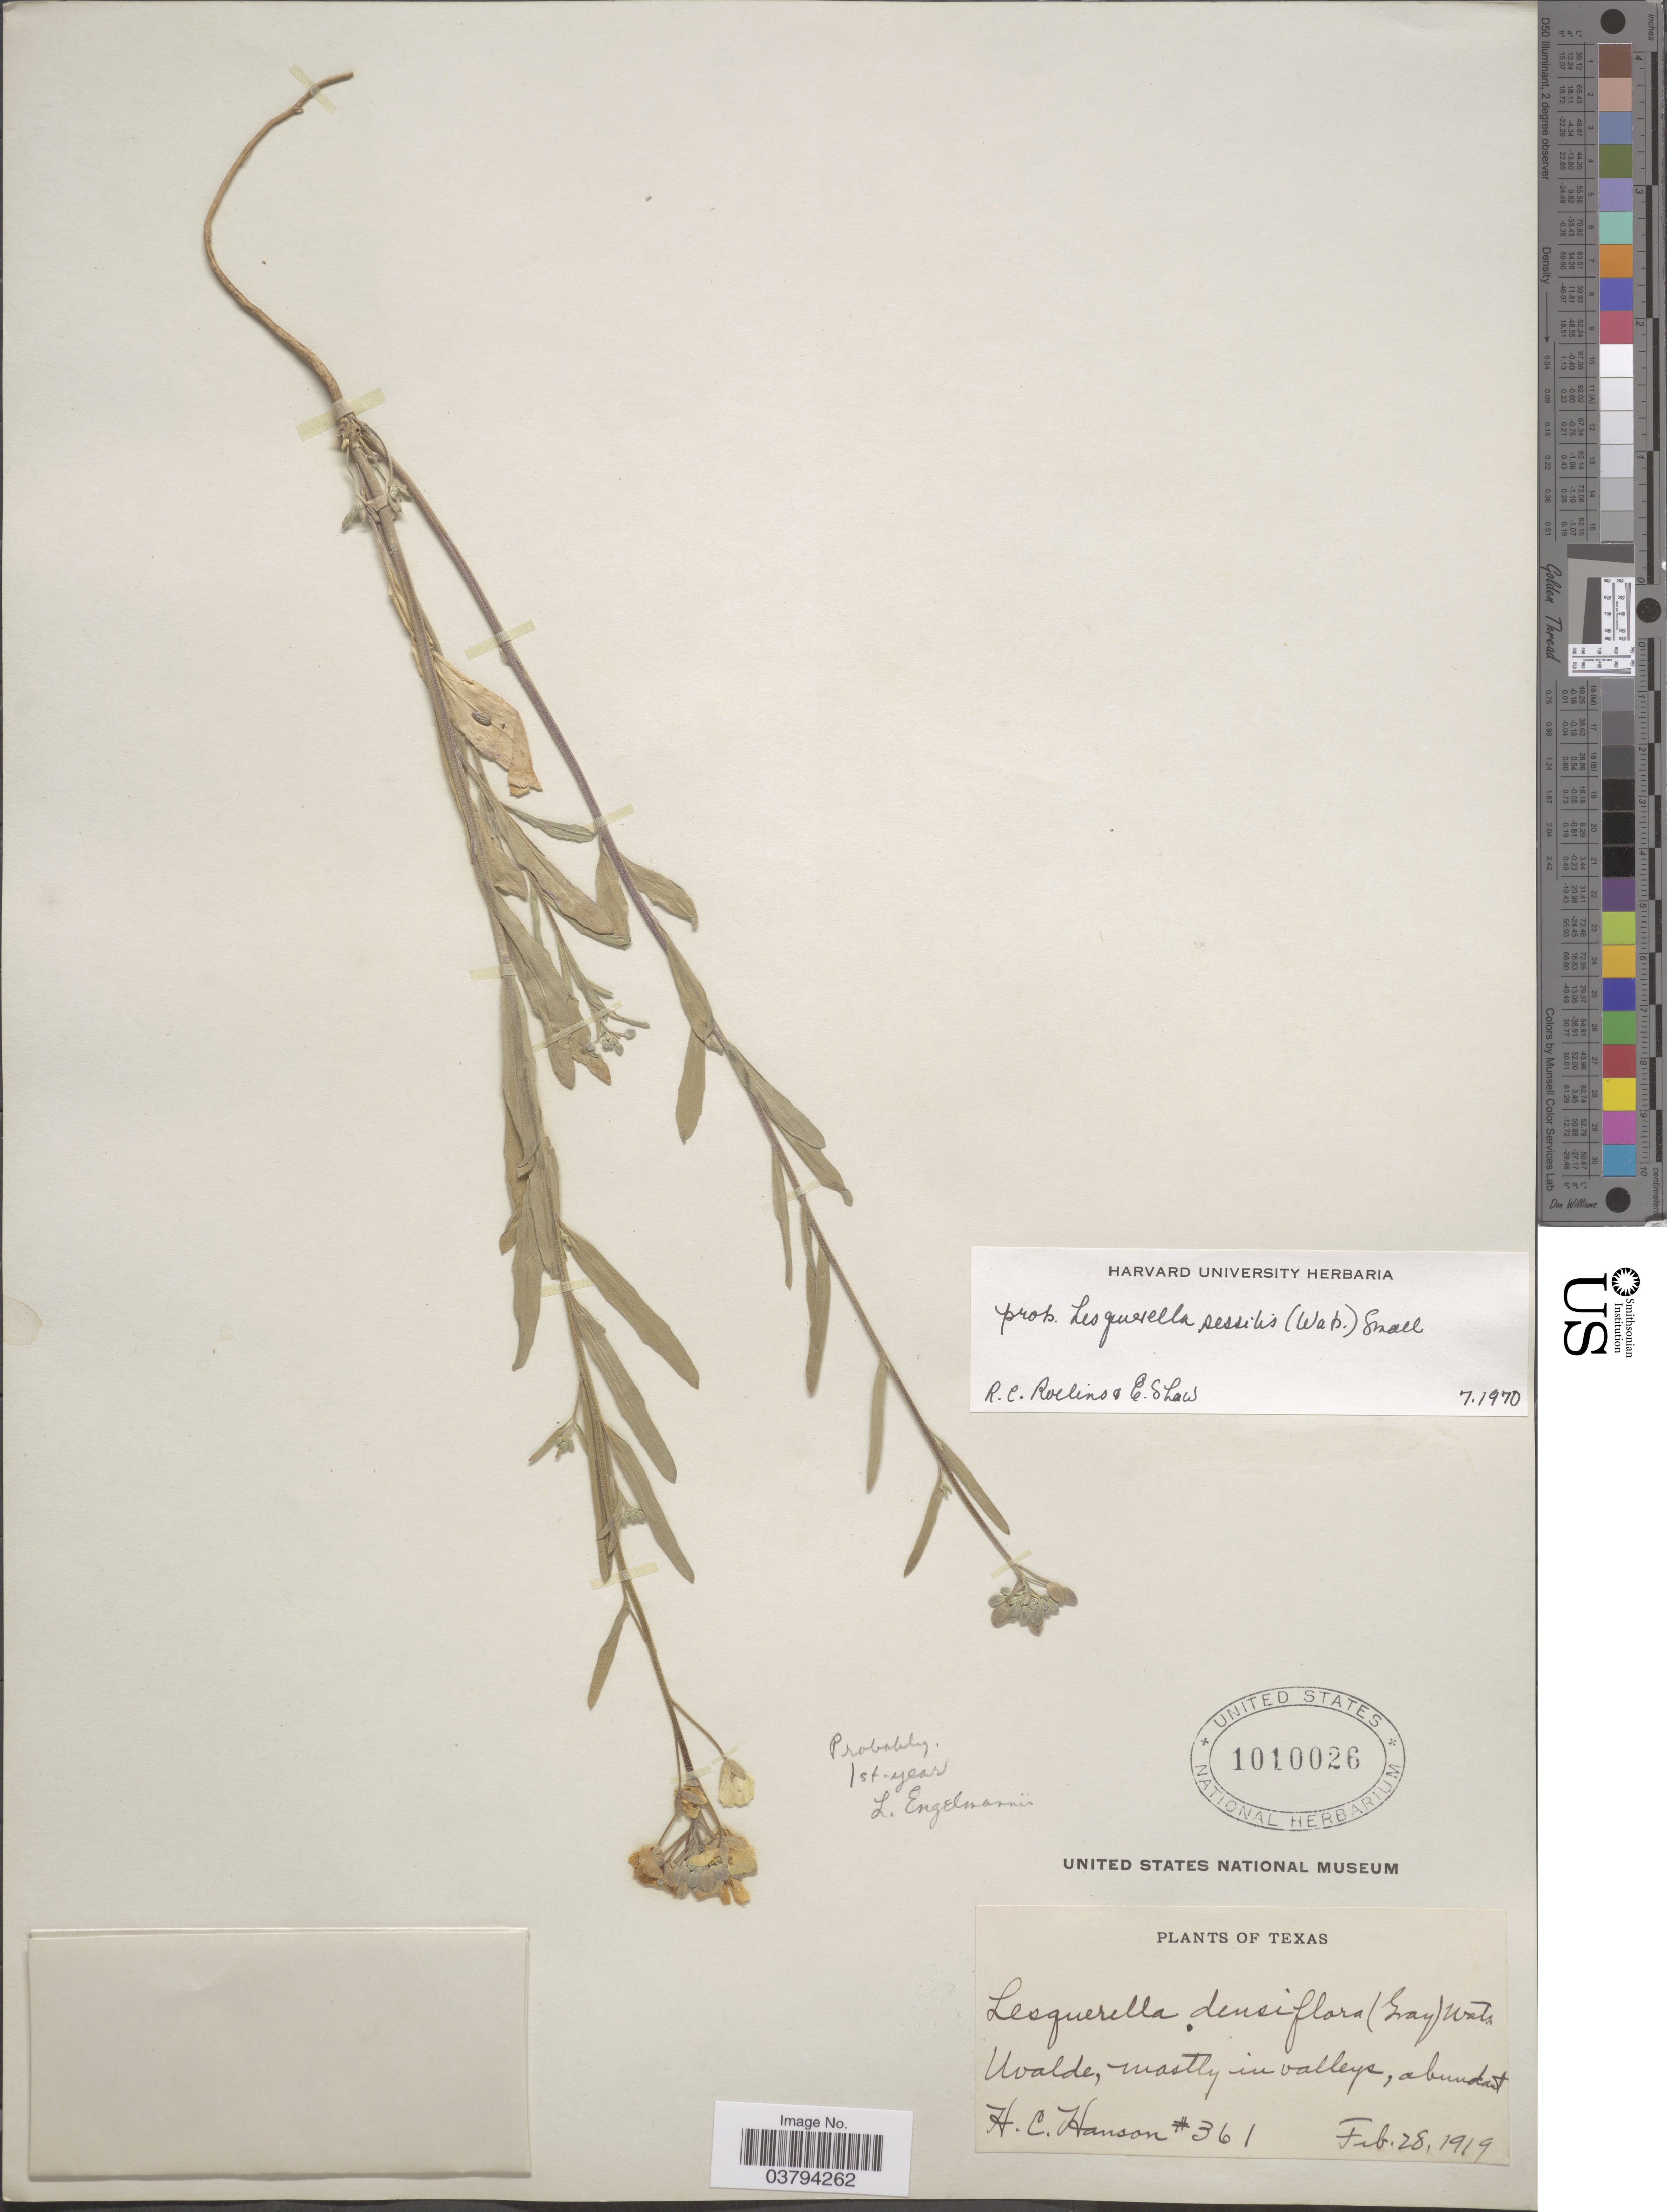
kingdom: Plantae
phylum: Tracheophyta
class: Magnoliopsida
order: Brassicales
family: Brassicaceae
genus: Lesquerella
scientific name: Lesquerella sessilis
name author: (S. Watson) Small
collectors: H. Hanson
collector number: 361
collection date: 1919-02-28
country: United States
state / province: Texas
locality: Uvalde, mostly in valleys.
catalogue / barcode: US 1010026